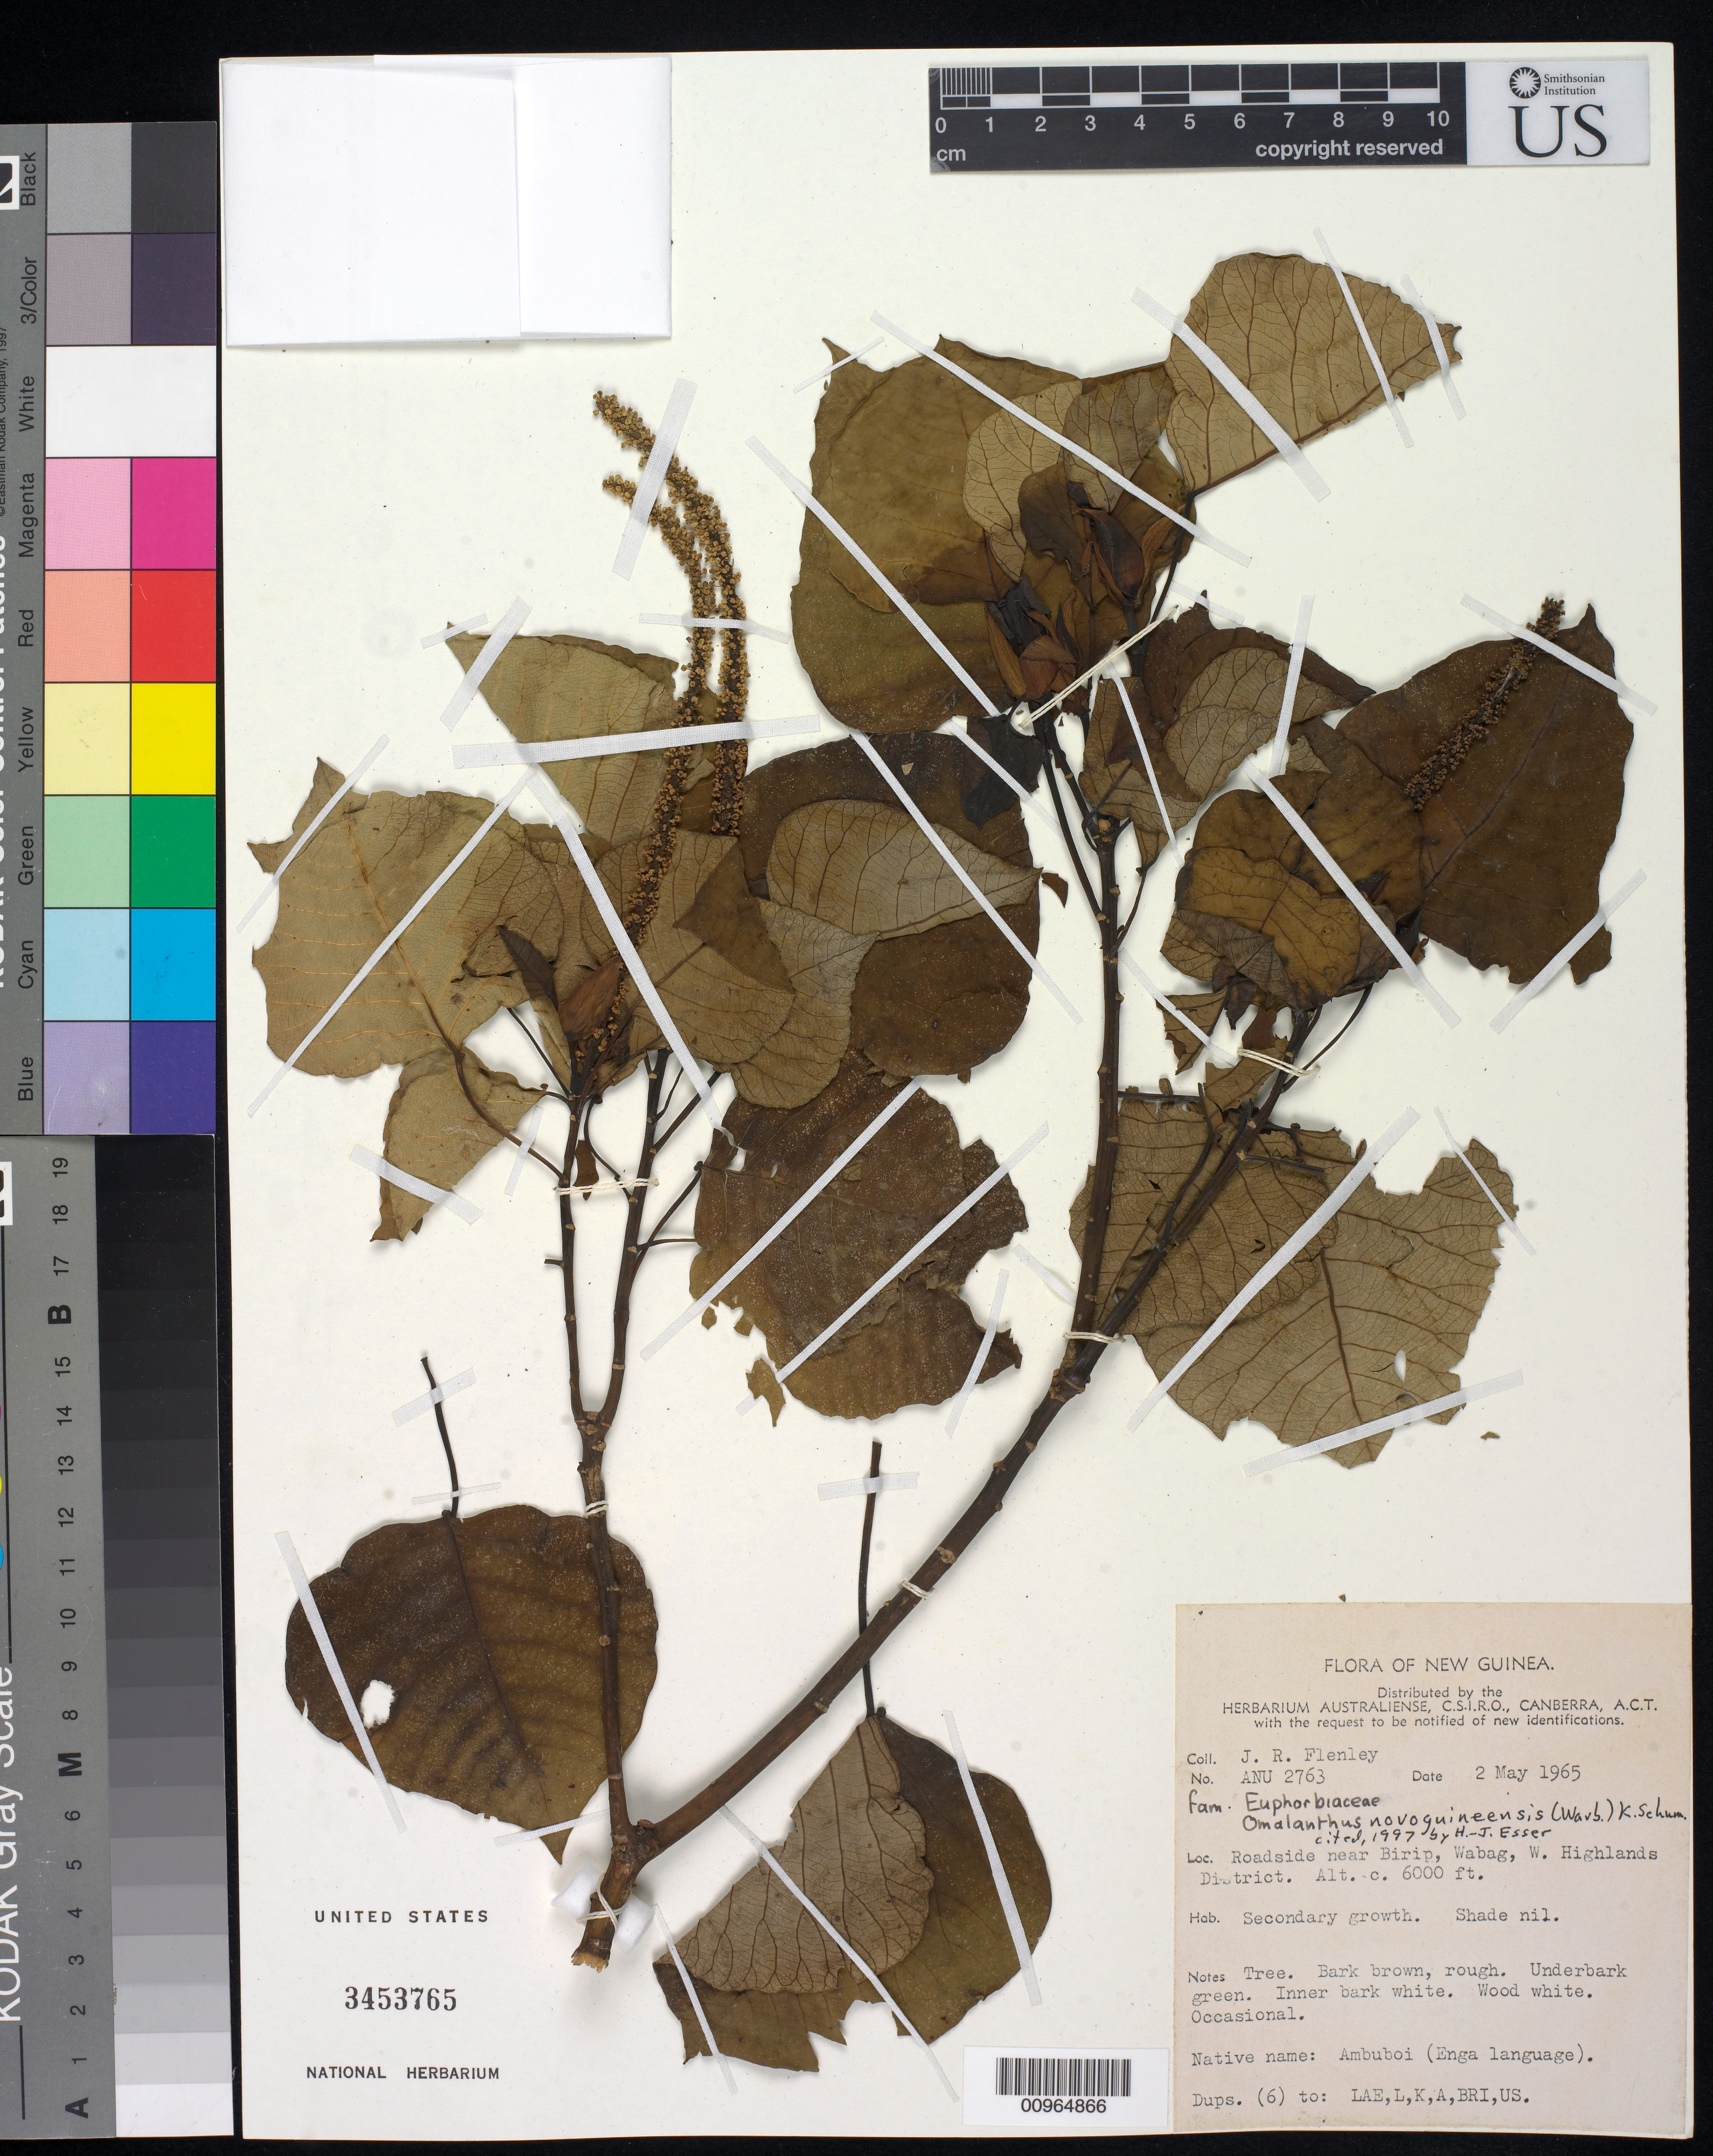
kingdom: Plantae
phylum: Tracheophyta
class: Magnoliopsida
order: Malpighiales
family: Euphorbiaceae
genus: Homalanthus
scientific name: Homalanthus novoguineensis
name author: (Warb.) K. Schum.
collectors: J. Flenley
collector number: ANU 2763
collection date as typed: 02 May 1965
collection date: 1965-05-02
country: Papua New Guinea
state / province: Enga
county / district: Wabag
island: New Guinea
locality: Roadside near Birip. Secondary growth. Shade nil.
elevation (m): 1829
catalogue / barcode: US 3453765